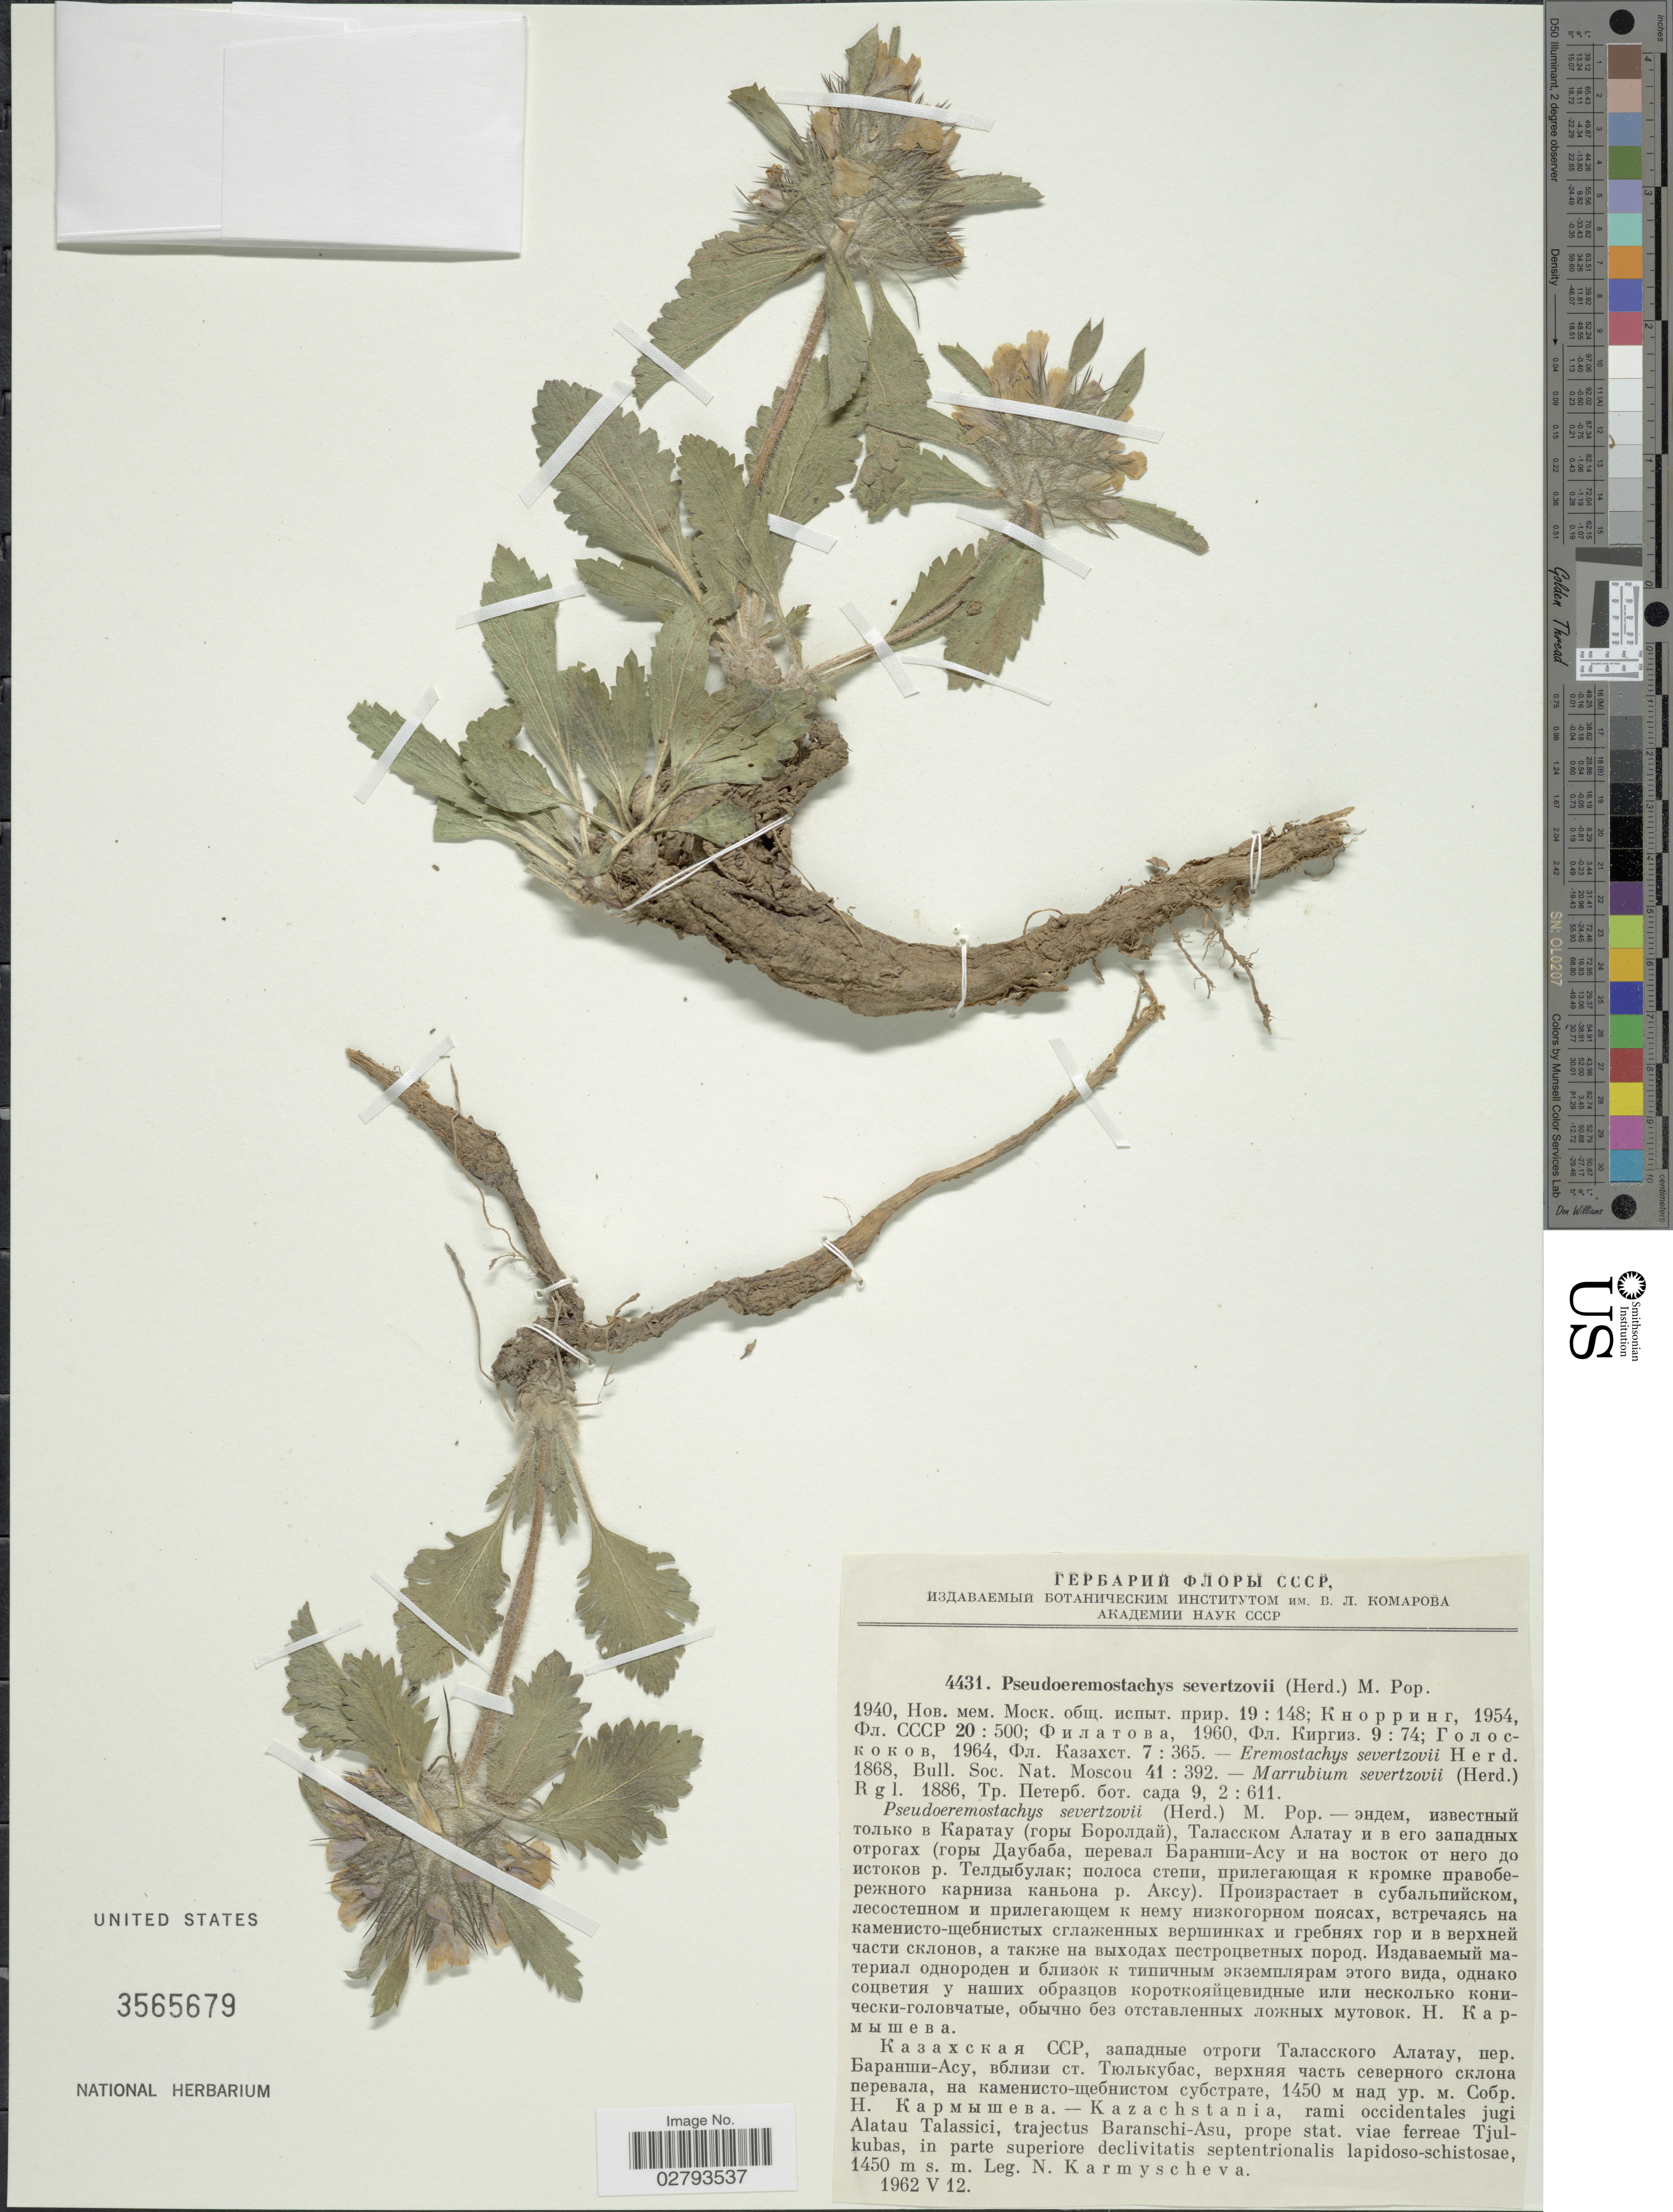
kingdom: Plantae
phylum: Tracheophyta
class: Magnoliopsida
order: Lamiales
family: Lamiaceae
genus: Eremostachys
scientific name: Eremostachys sewerzovii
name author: Herder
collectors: N. Karmysheva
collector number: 4431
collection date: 1962-05-12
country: Kazakhstan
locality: Rami occidentales jugi Alatau Talassici, trajectus Baranschi-Asu, prope stat. viae ferreae Tjulkubas, in parte superiore declivitatis septentrionalis lapidoso-schistosae.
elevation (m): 1450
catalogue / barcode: US 3565679